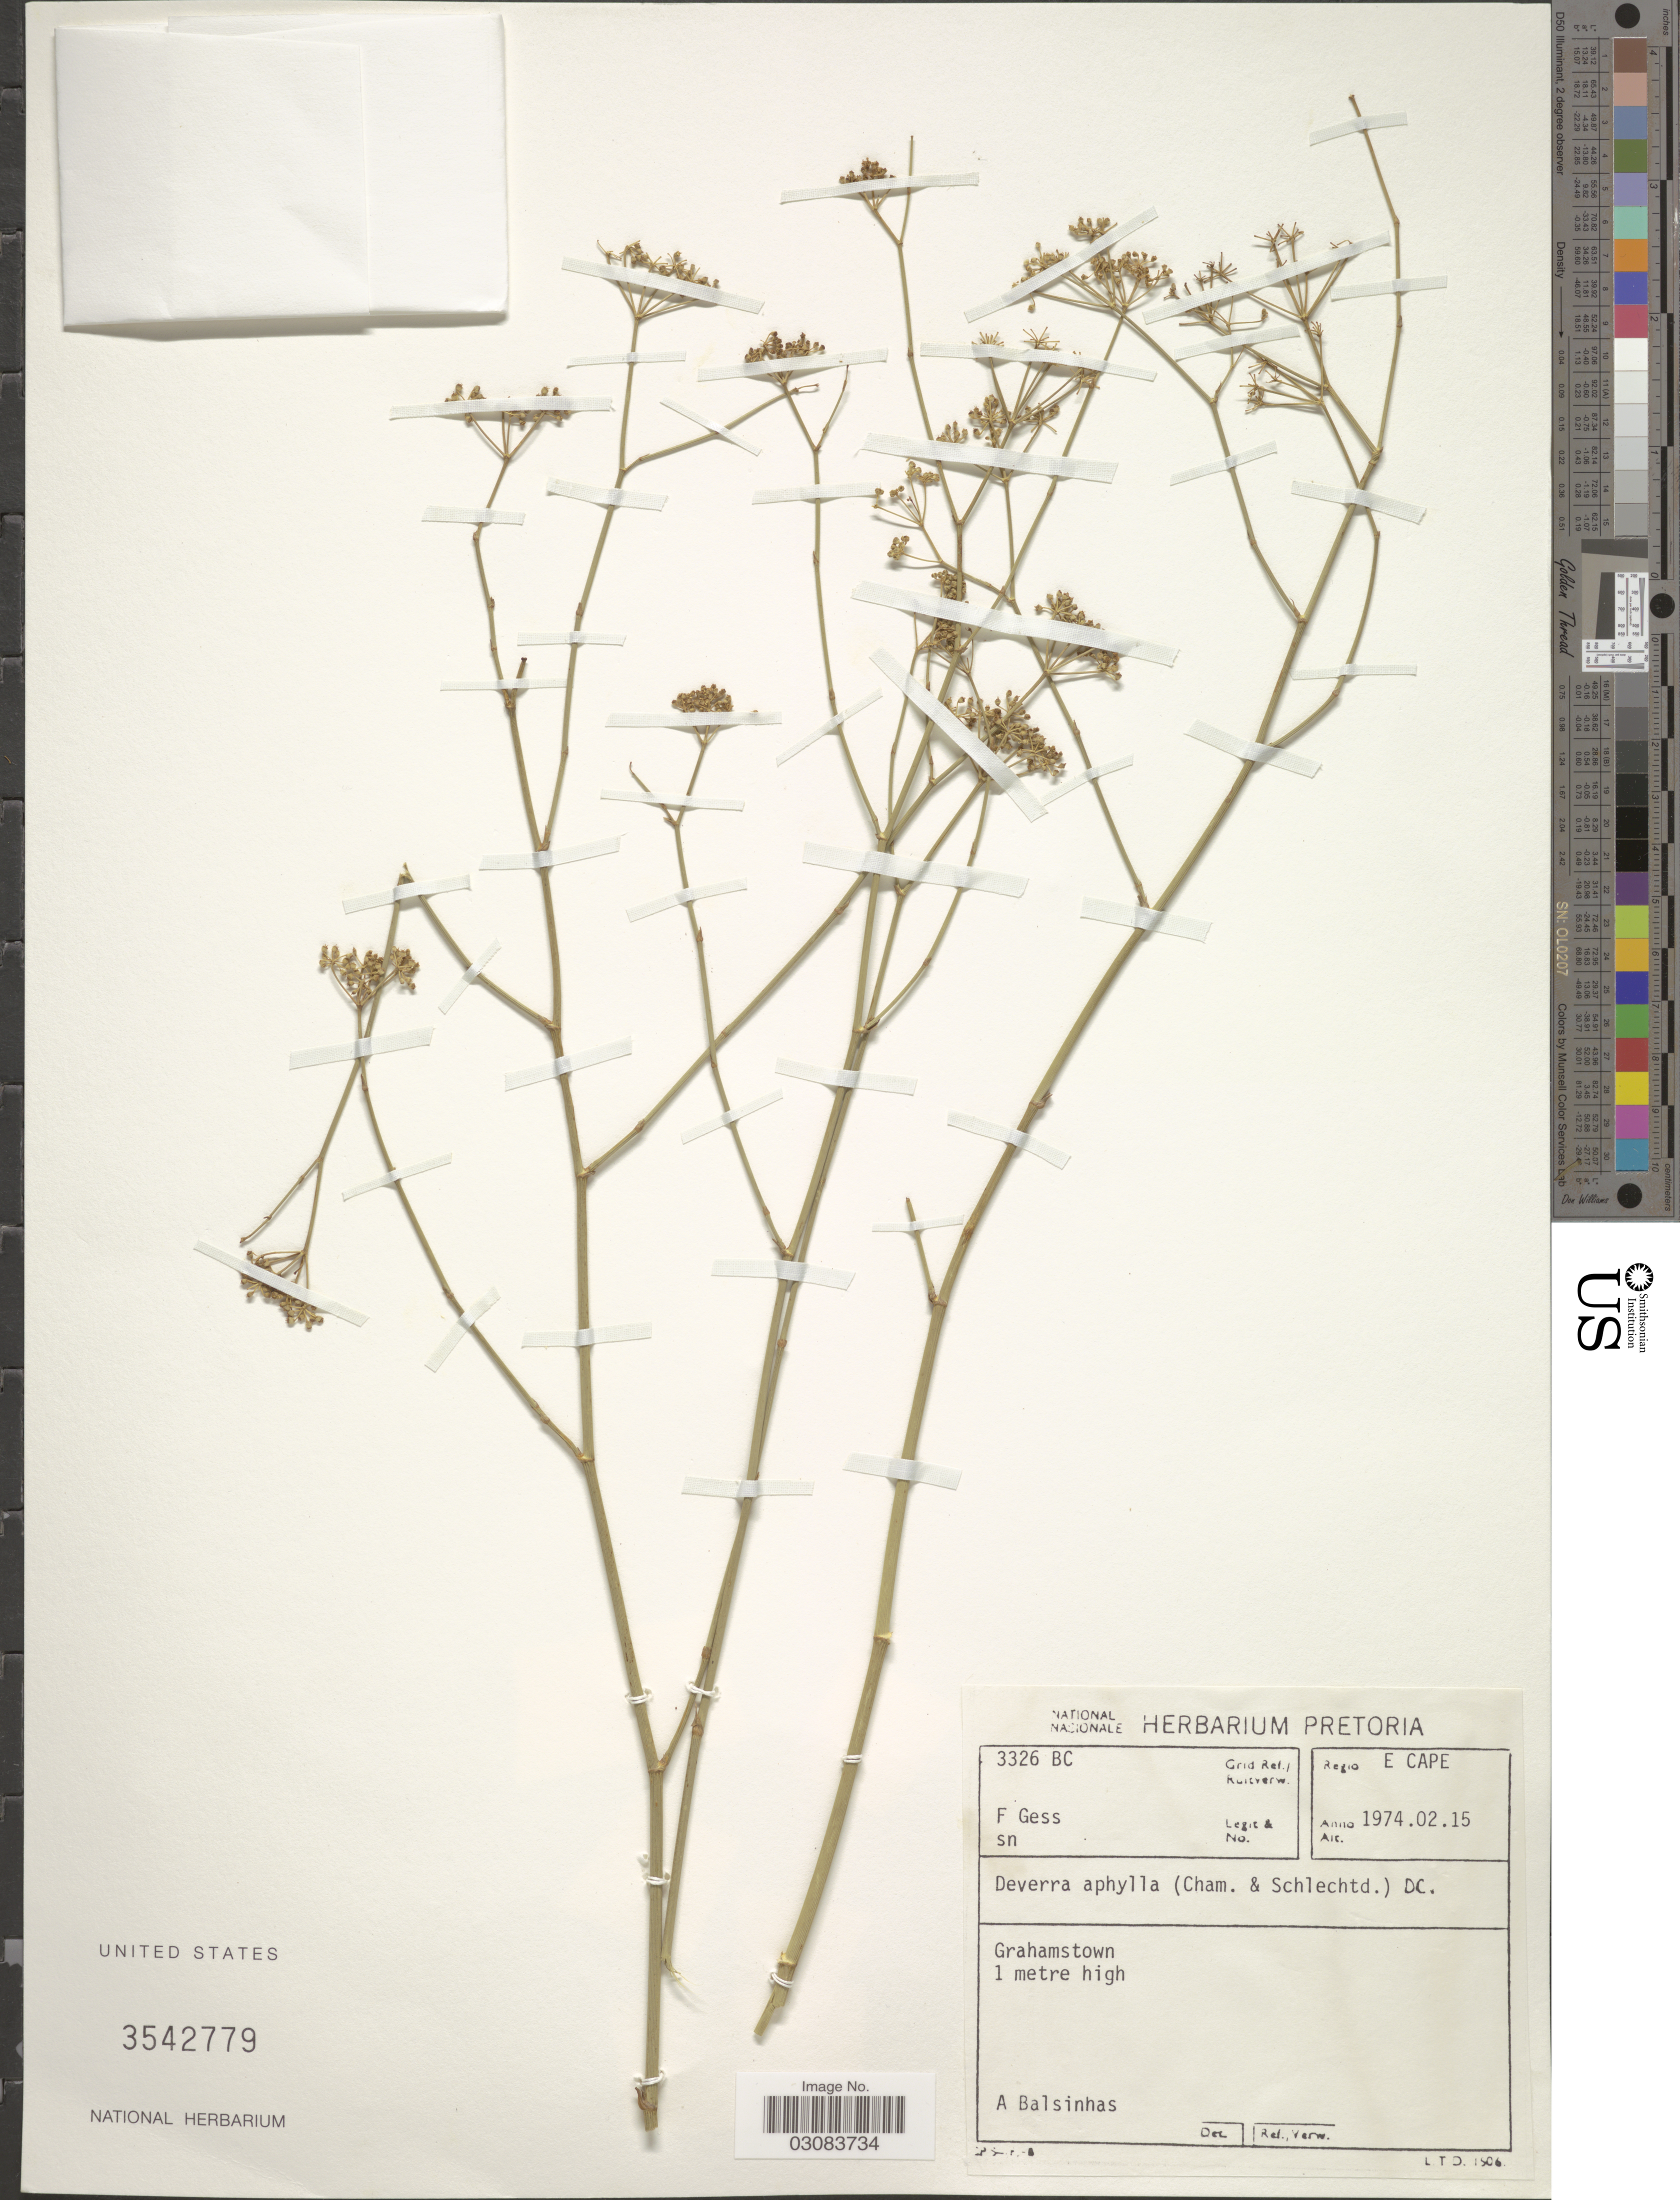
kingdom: Plantae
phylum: Tracheophyta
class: Magnoliopsida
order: Apiales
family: Apiaceae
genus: Deverra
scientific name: Deverra aphylla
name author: (Cham. & Schltdl.) DC.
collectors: F. Gess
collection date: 1974-02-15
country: South Africa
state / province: Eastern Cape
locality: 3326 BC Grid Ref./ Ruitverw. Regio E Cape. Grahamstown.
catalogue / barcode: US 3542779